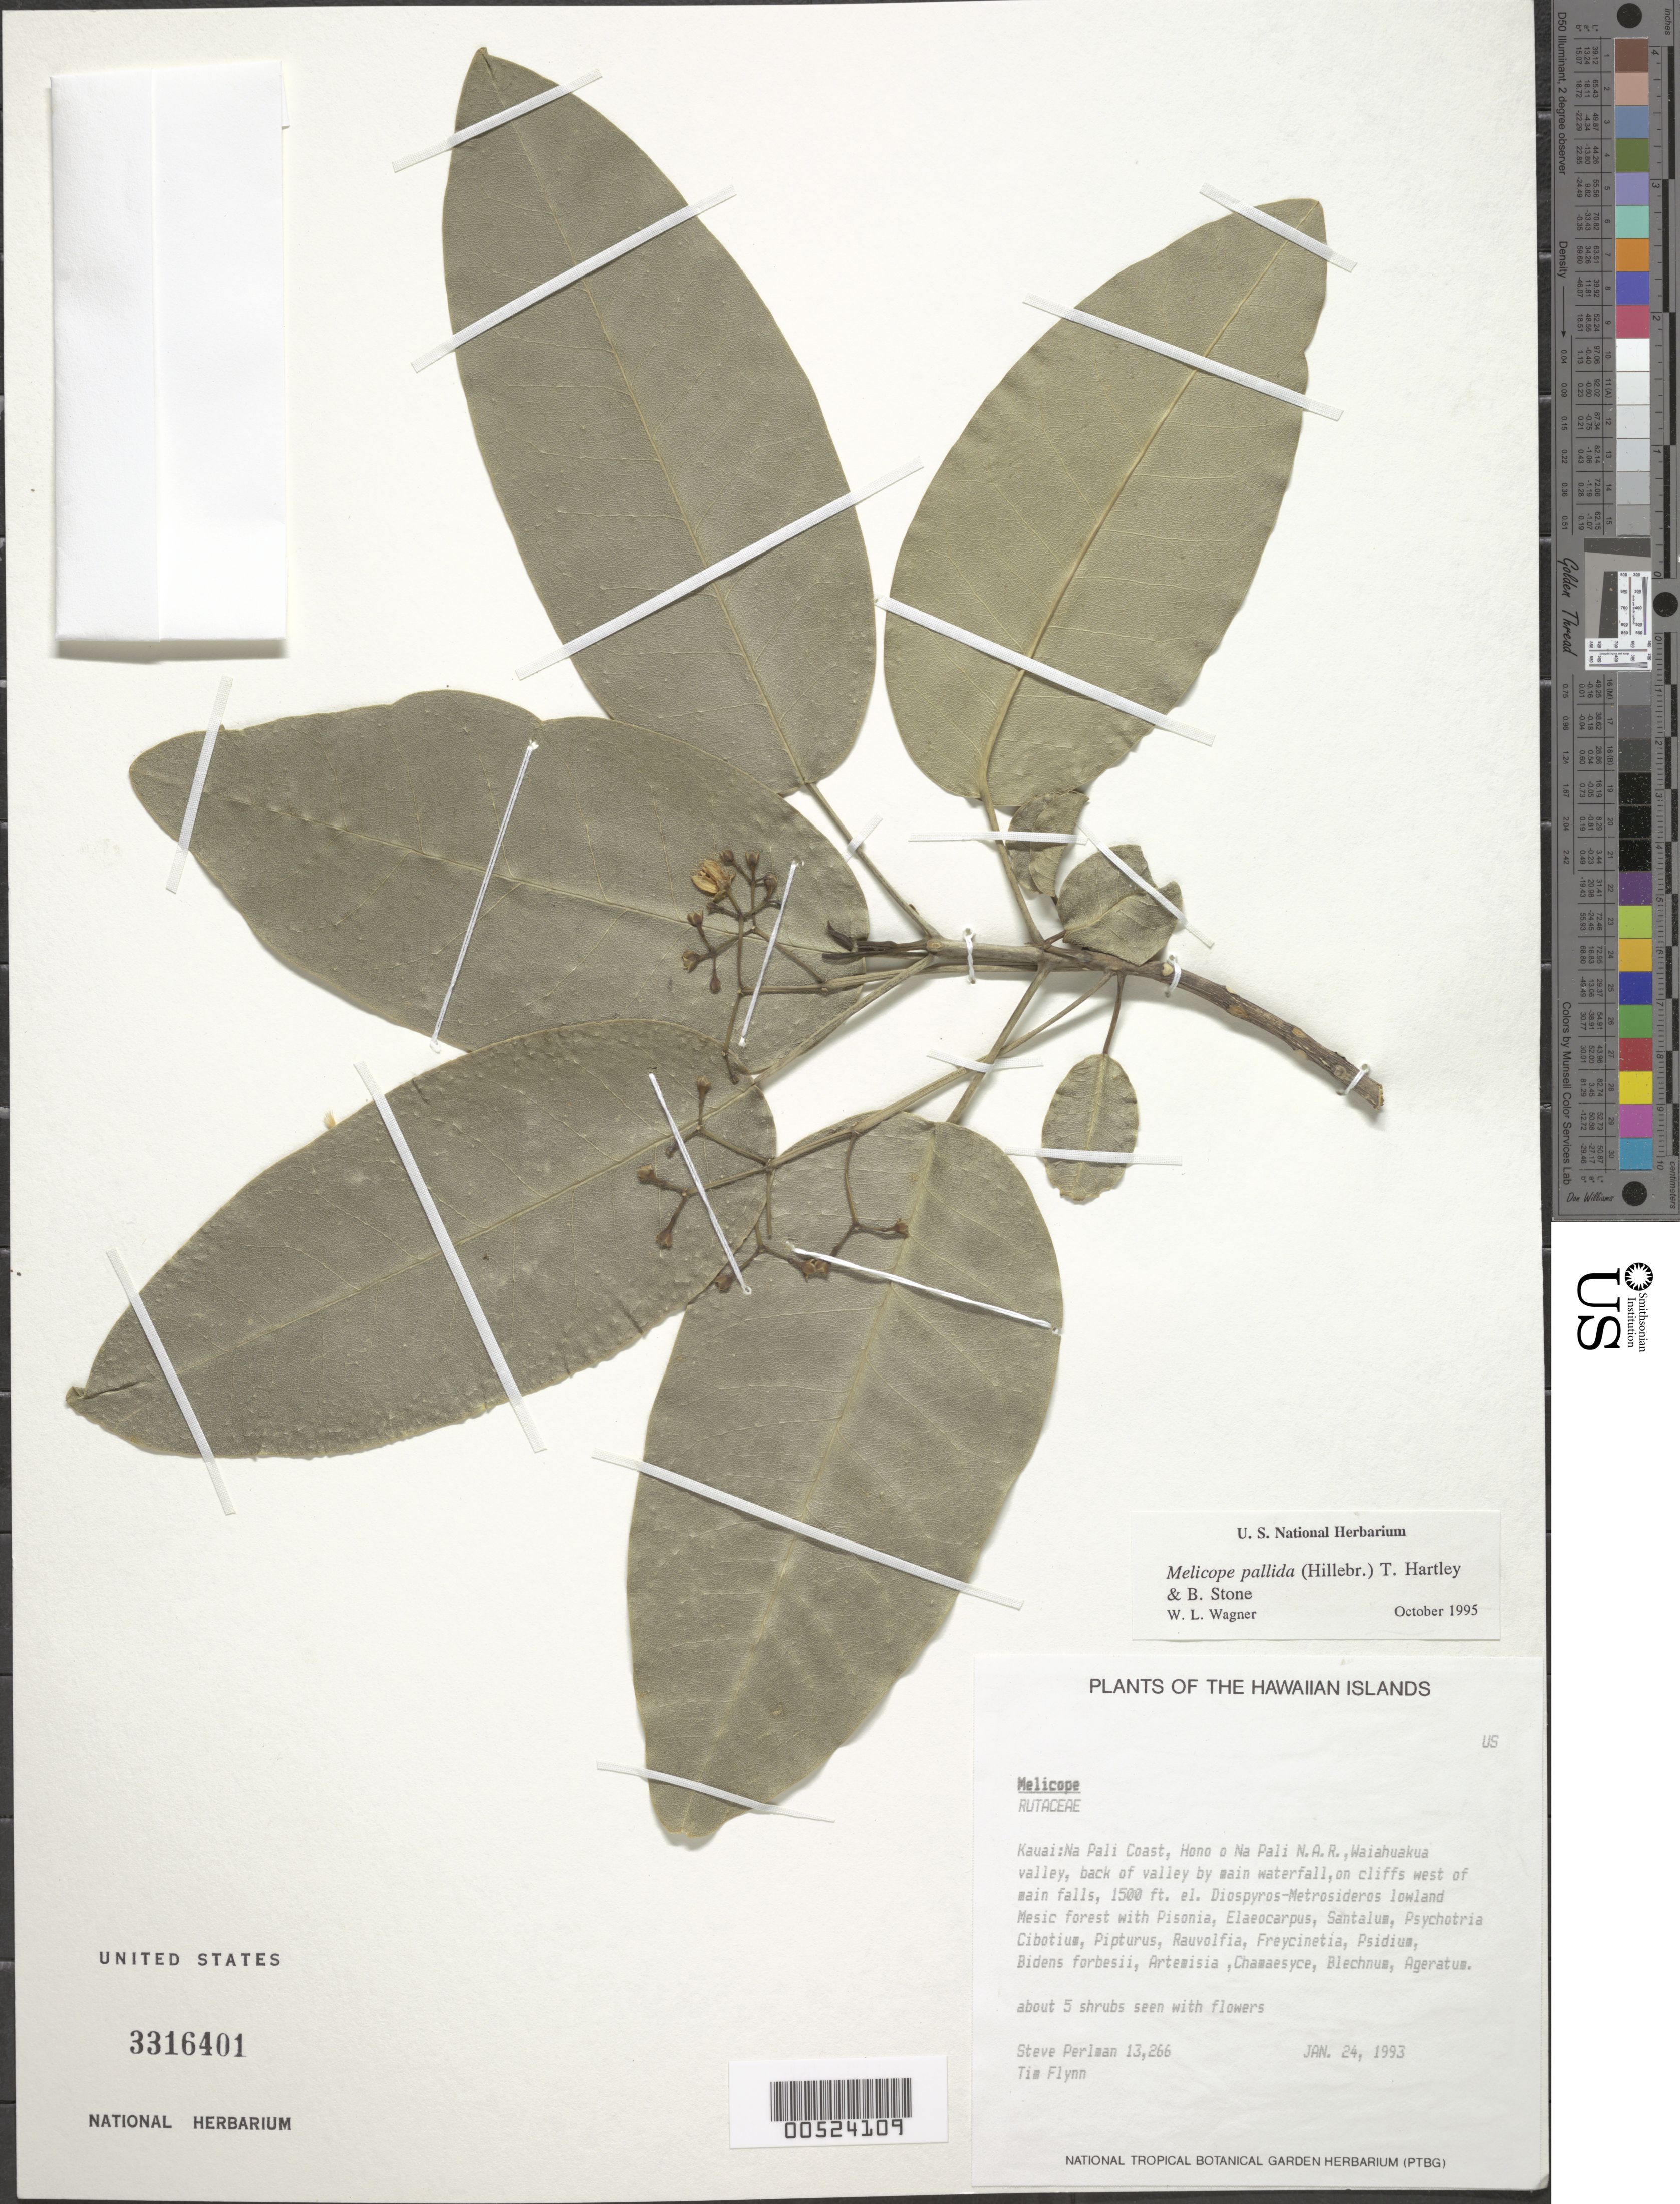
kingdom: Plantae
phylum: Tracheophyta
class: Magnoliopsida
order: Sapindales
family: Rutaceae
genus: Melicope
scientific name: Melicope pallida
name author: (Hillebr.) T.G. Hartley & B.C. Stone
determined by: Wagner, W. L., (BOT), Smithsonian Institution - National Museum of Natural History (UNITED STATES)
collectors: S. P. Perlman & T. W. Flynn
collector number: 13226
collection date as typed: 24 Jan 1993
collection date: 1993-01-24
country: United States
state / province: Hawaii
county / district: Kauai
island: Kaua'i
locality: Na Pali Coast, Hono o Na Pali N.A.R., Waiahuakua Valley, back of valley by main waterfall, on cliffs W of main falls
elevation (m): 457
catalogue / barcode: US 3316401